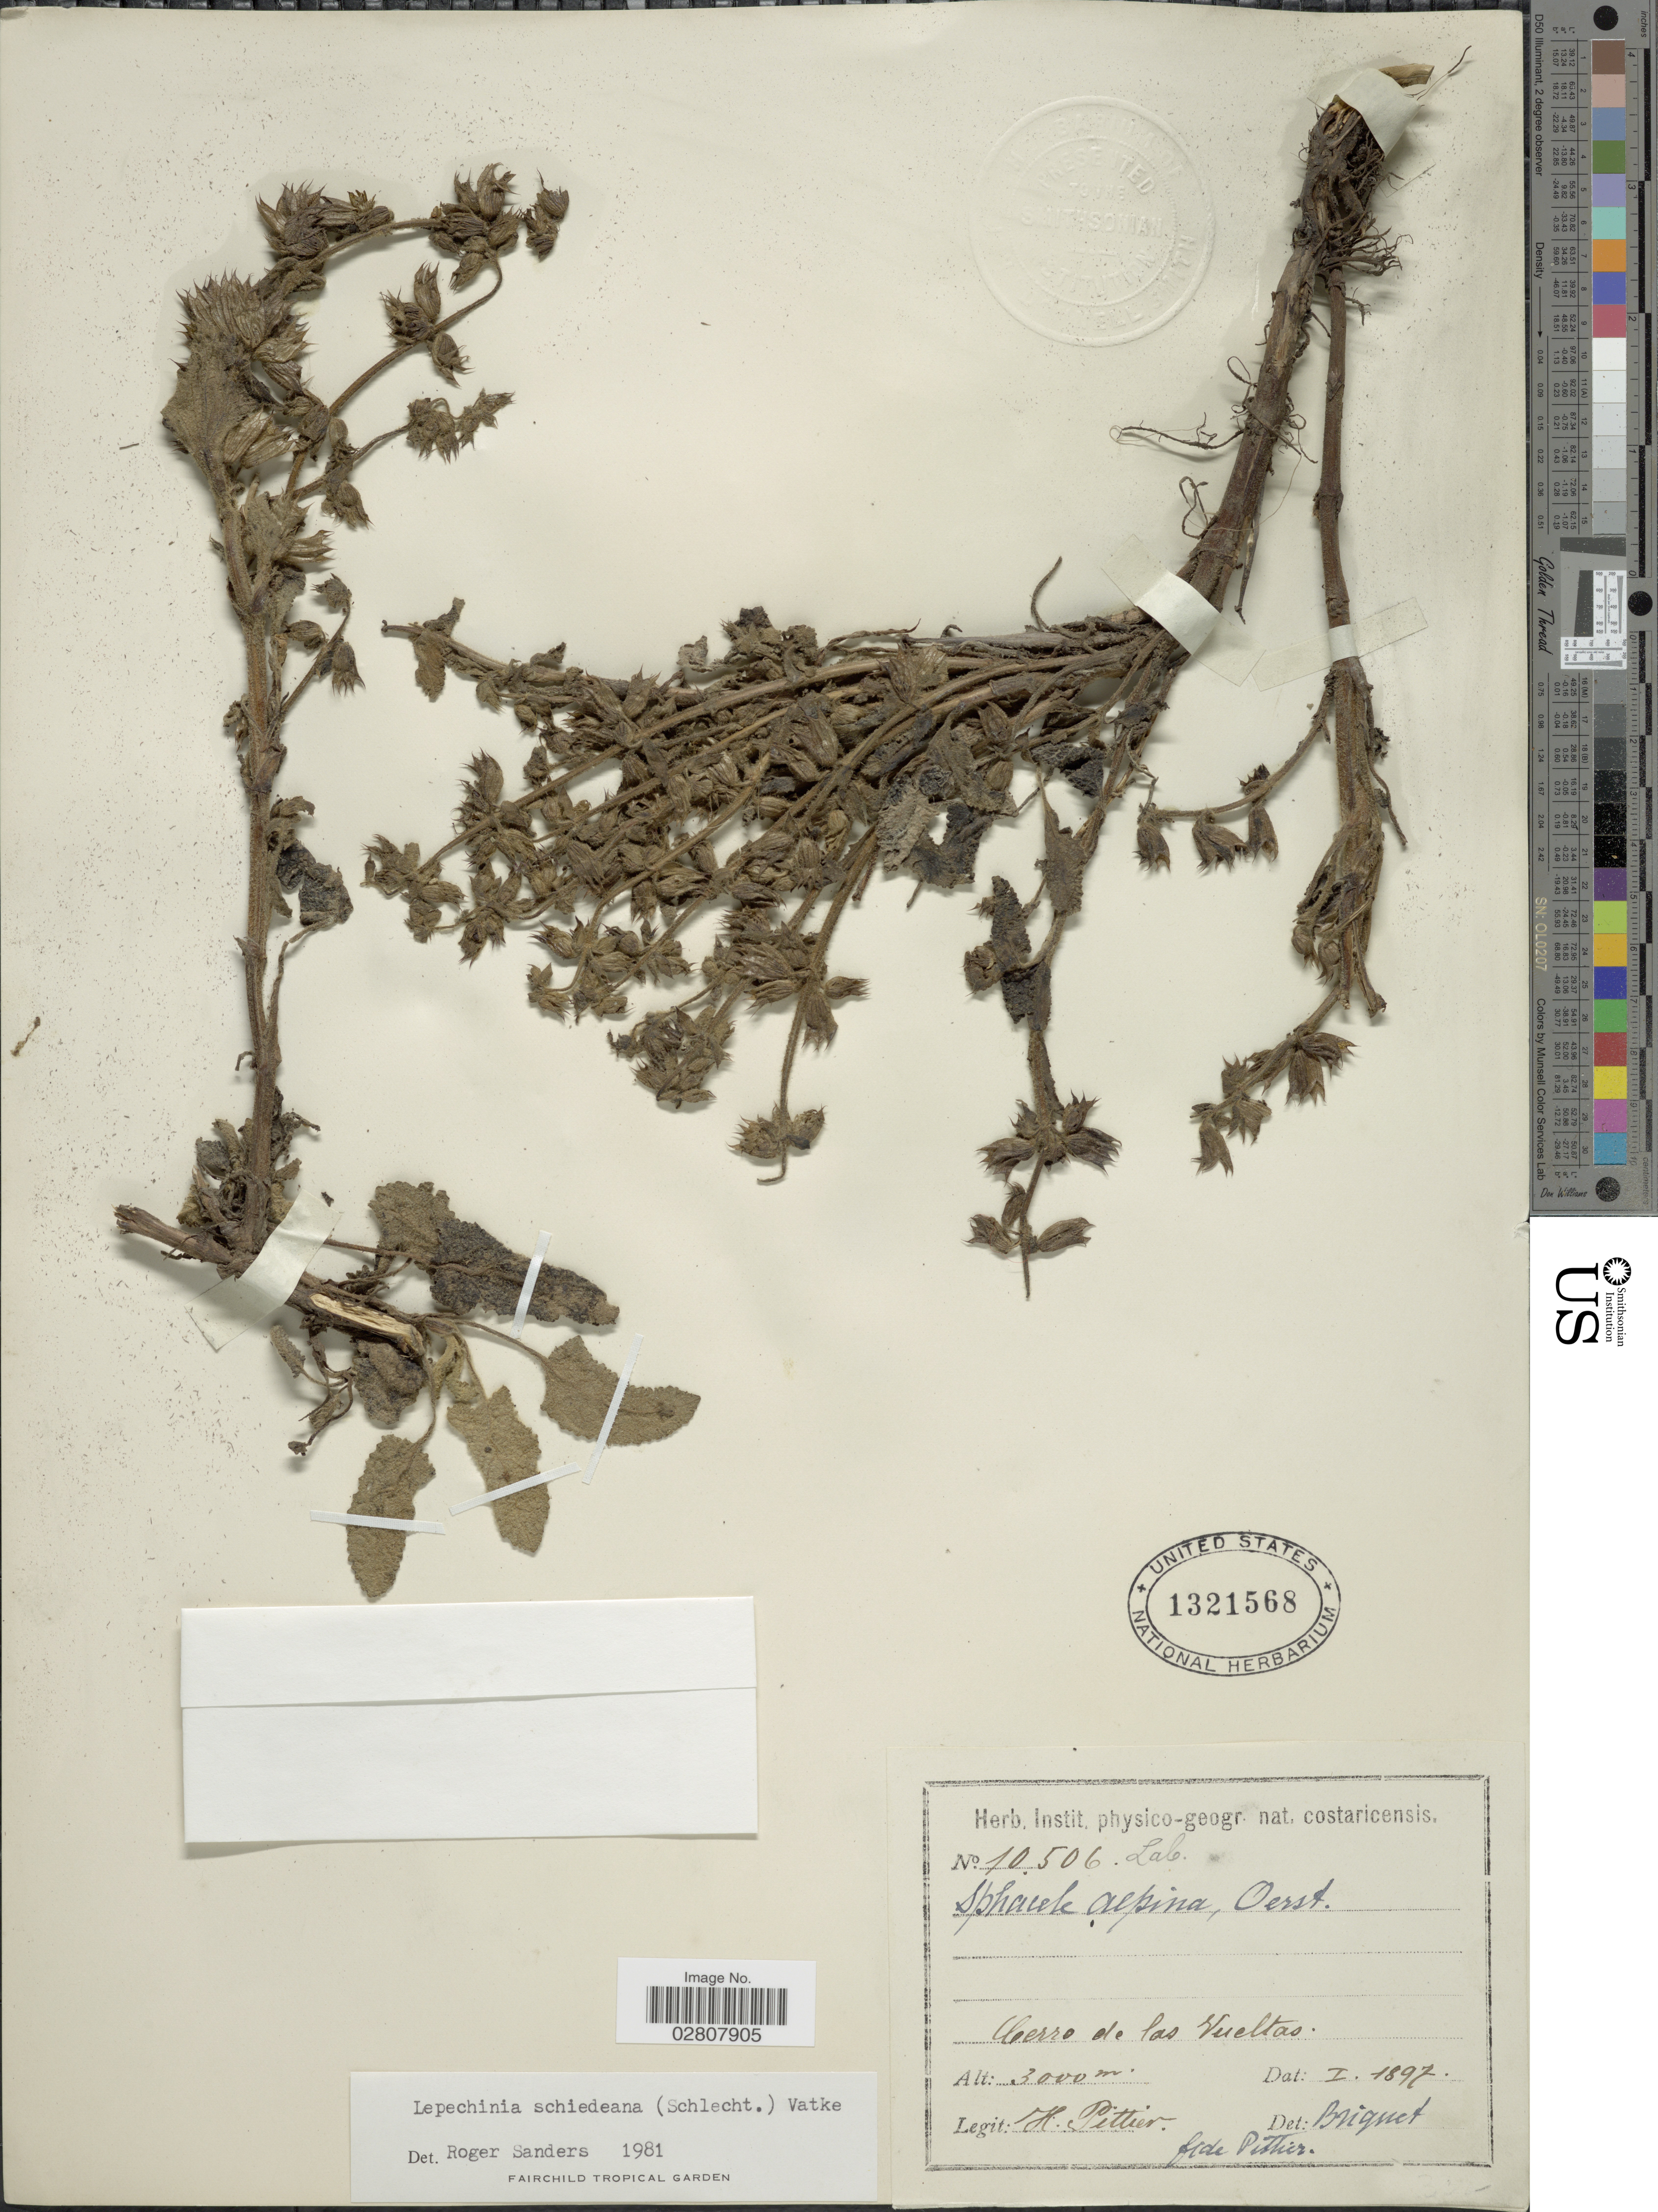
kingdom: Plantae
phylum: Tracheophyta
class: Magnoliopsida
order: Lamiales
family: Lamiaceae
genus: Lepechinia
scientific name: Lepechinia schiedeana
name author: (Schltdl.) Vatke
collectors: H. F. Pittier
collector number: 10506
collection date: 1897-01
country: Costa Rica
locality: Cerro de las Vueltas.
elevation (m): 3000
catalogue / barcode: US 1321568